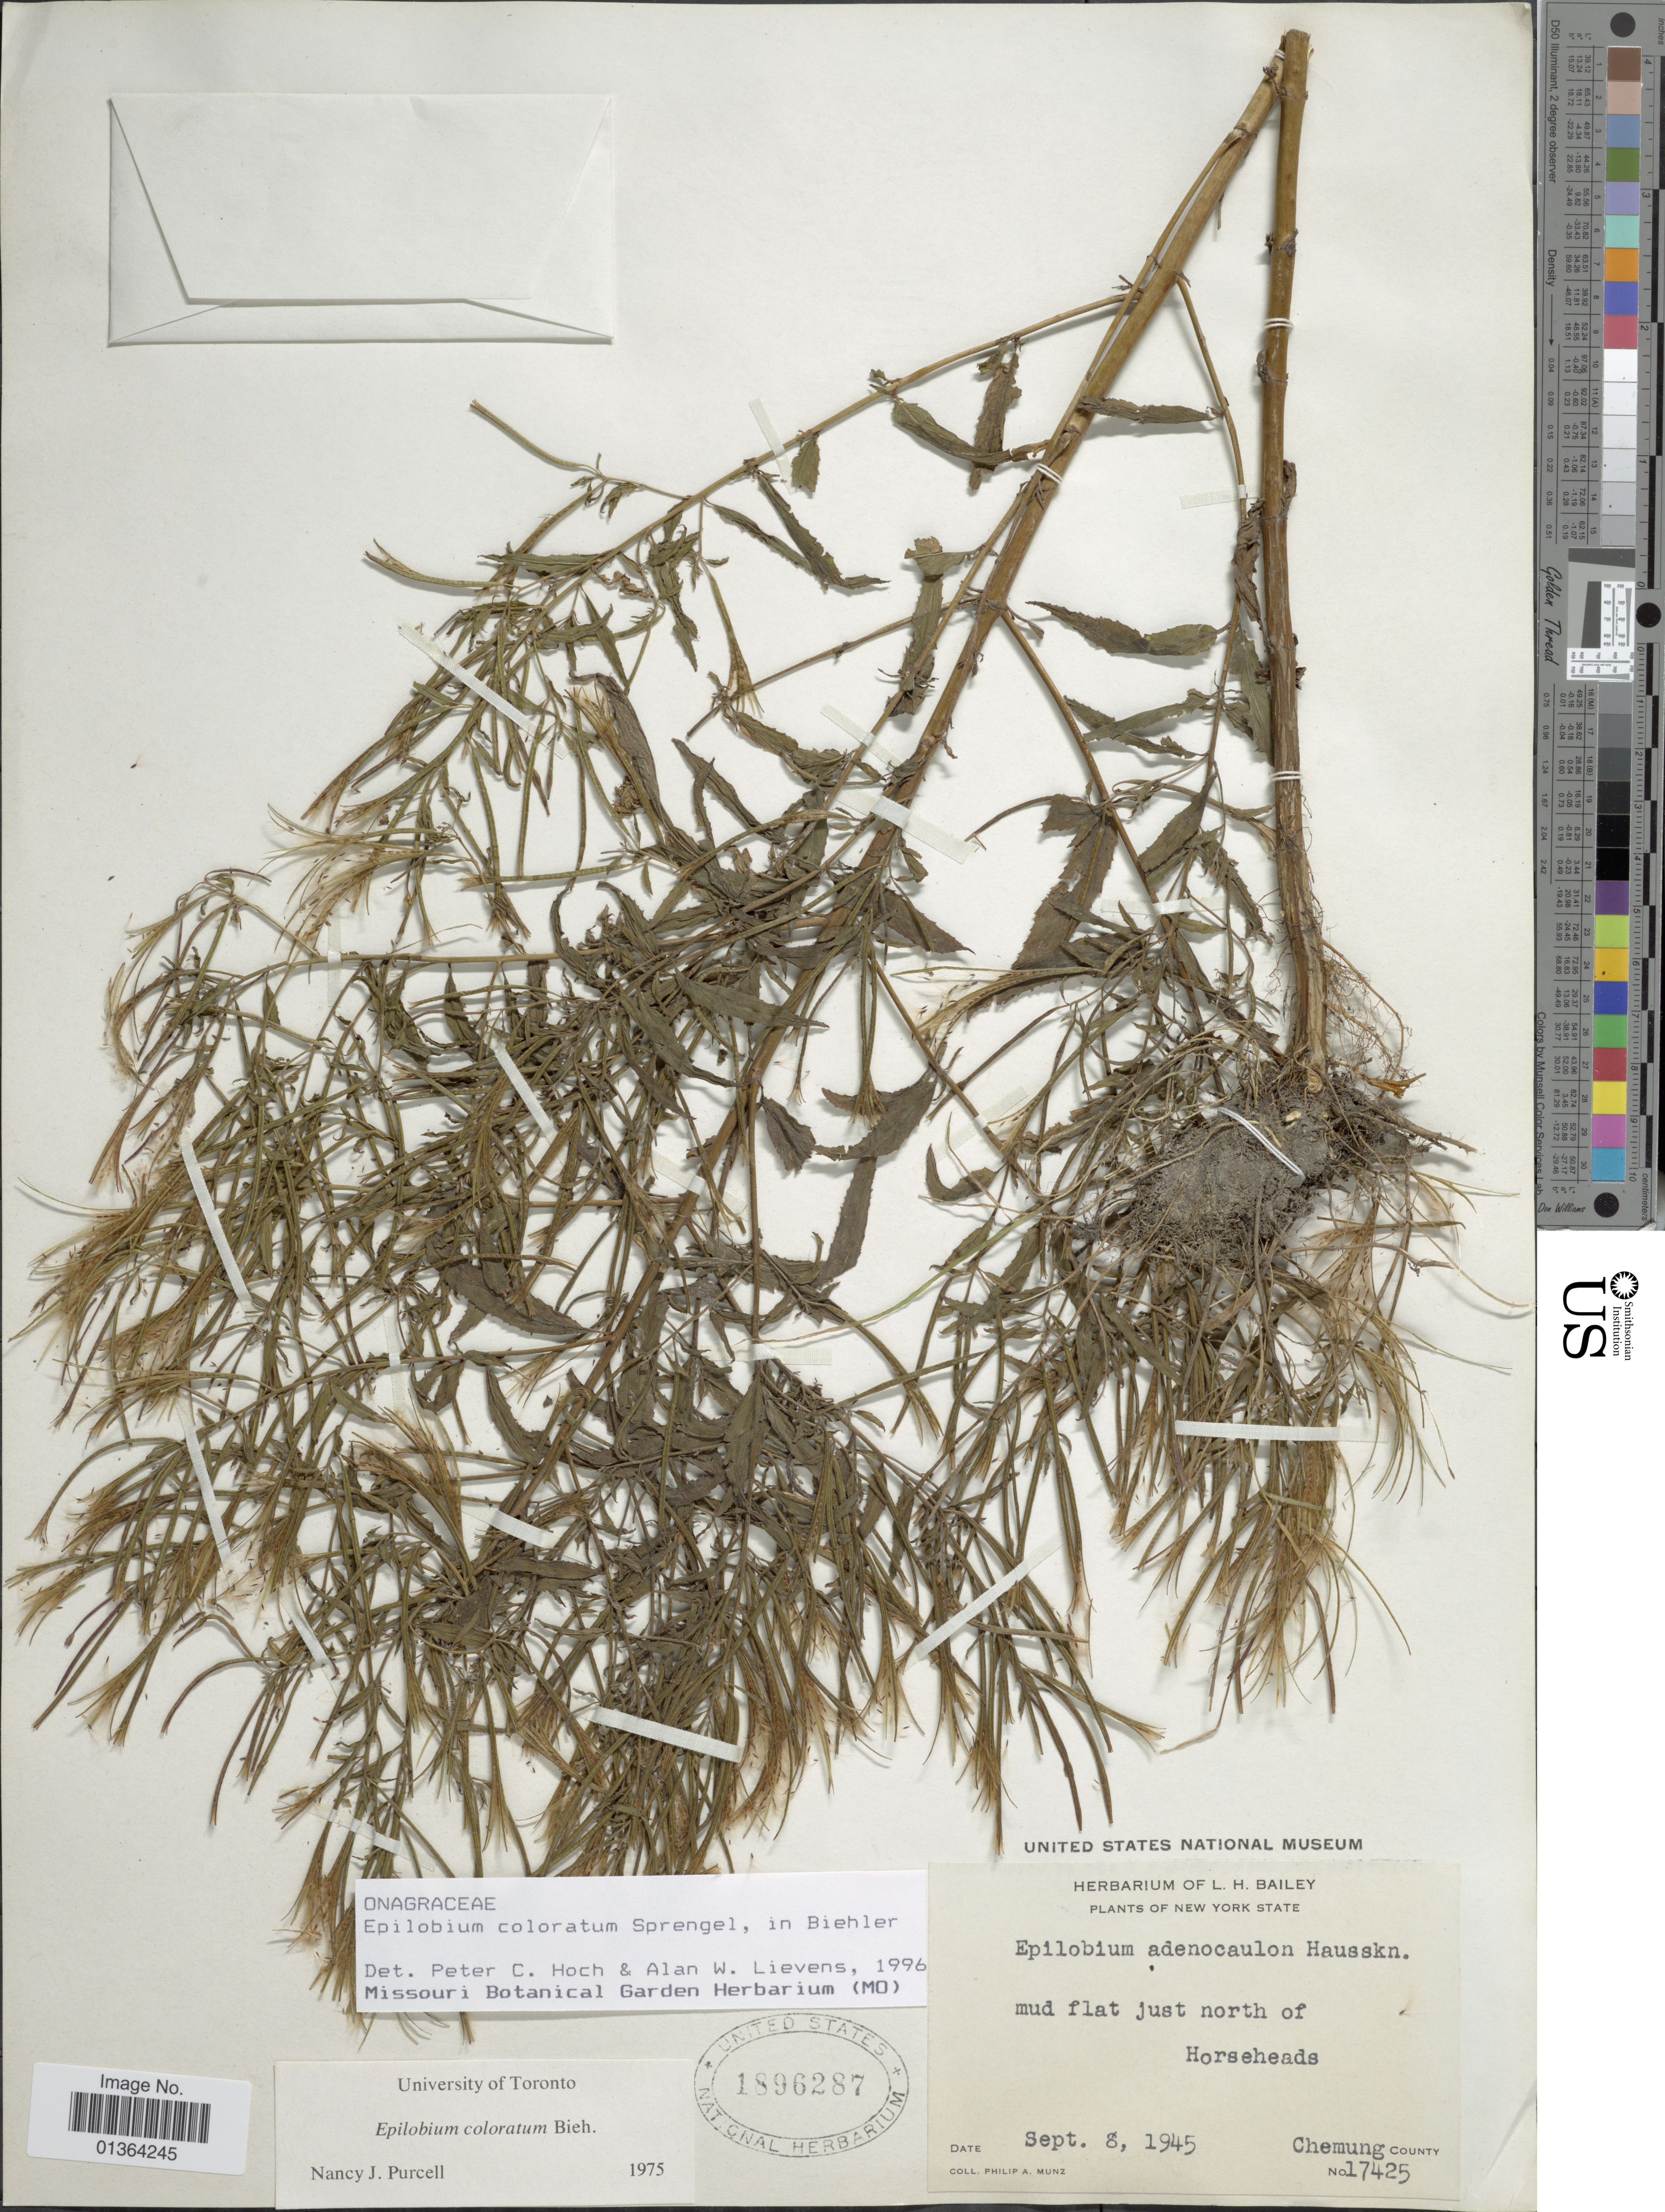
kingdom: Plantae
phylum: Tracheophyta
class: Magnoliopsida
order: Myrtales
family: Onagraceae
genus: Epilobium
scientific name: Epilobium coloratum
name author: Biehler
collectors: P. A. Munz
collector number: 17425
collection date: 1945-09-08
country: United States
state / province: New York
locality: Mud flat just north of Horseheads. Chemung County.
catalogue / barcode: US 1896287